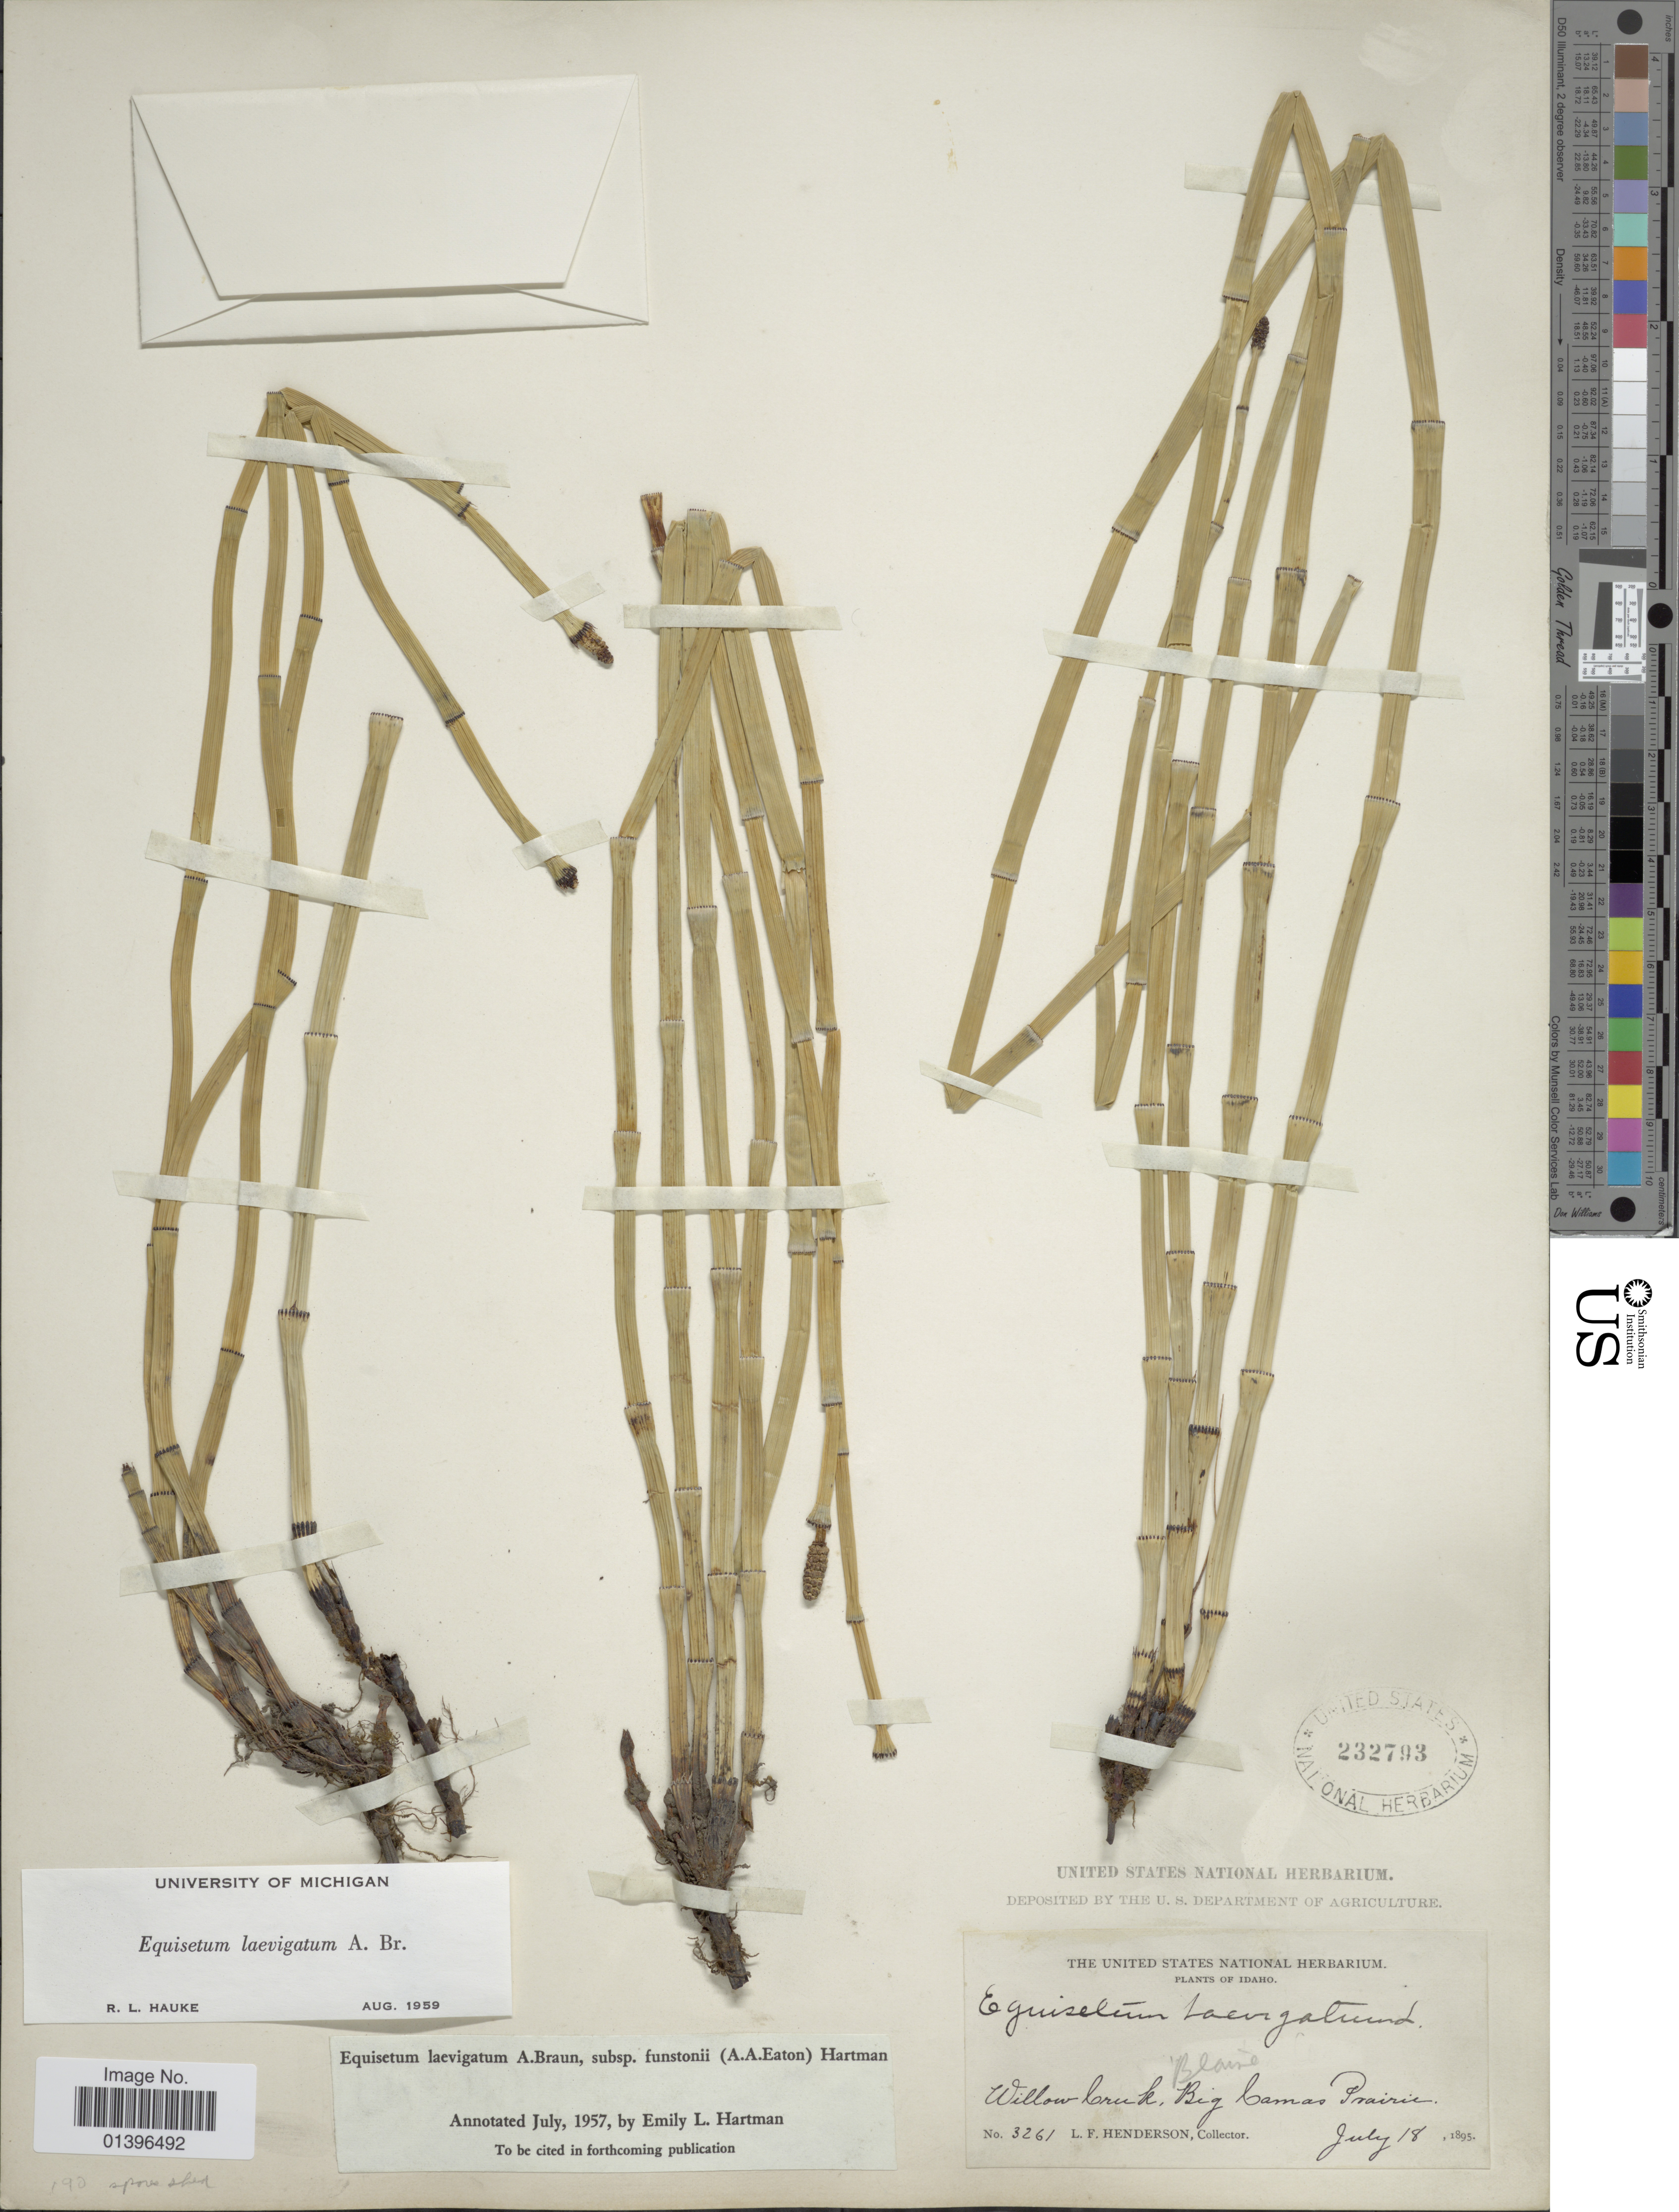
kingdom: Plantae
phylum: Tracheophyta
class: Polypodiopsida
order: Equisetales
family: Equisetaceae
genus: Equisetum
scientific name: Equisetum laevigatum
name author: A. Braun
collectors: L. Henderson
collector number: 3261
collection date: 1895-07-18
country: United States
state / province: Idaho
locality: Willow Creek, Blaise, Big Camas Prairie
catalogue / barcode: US 232793